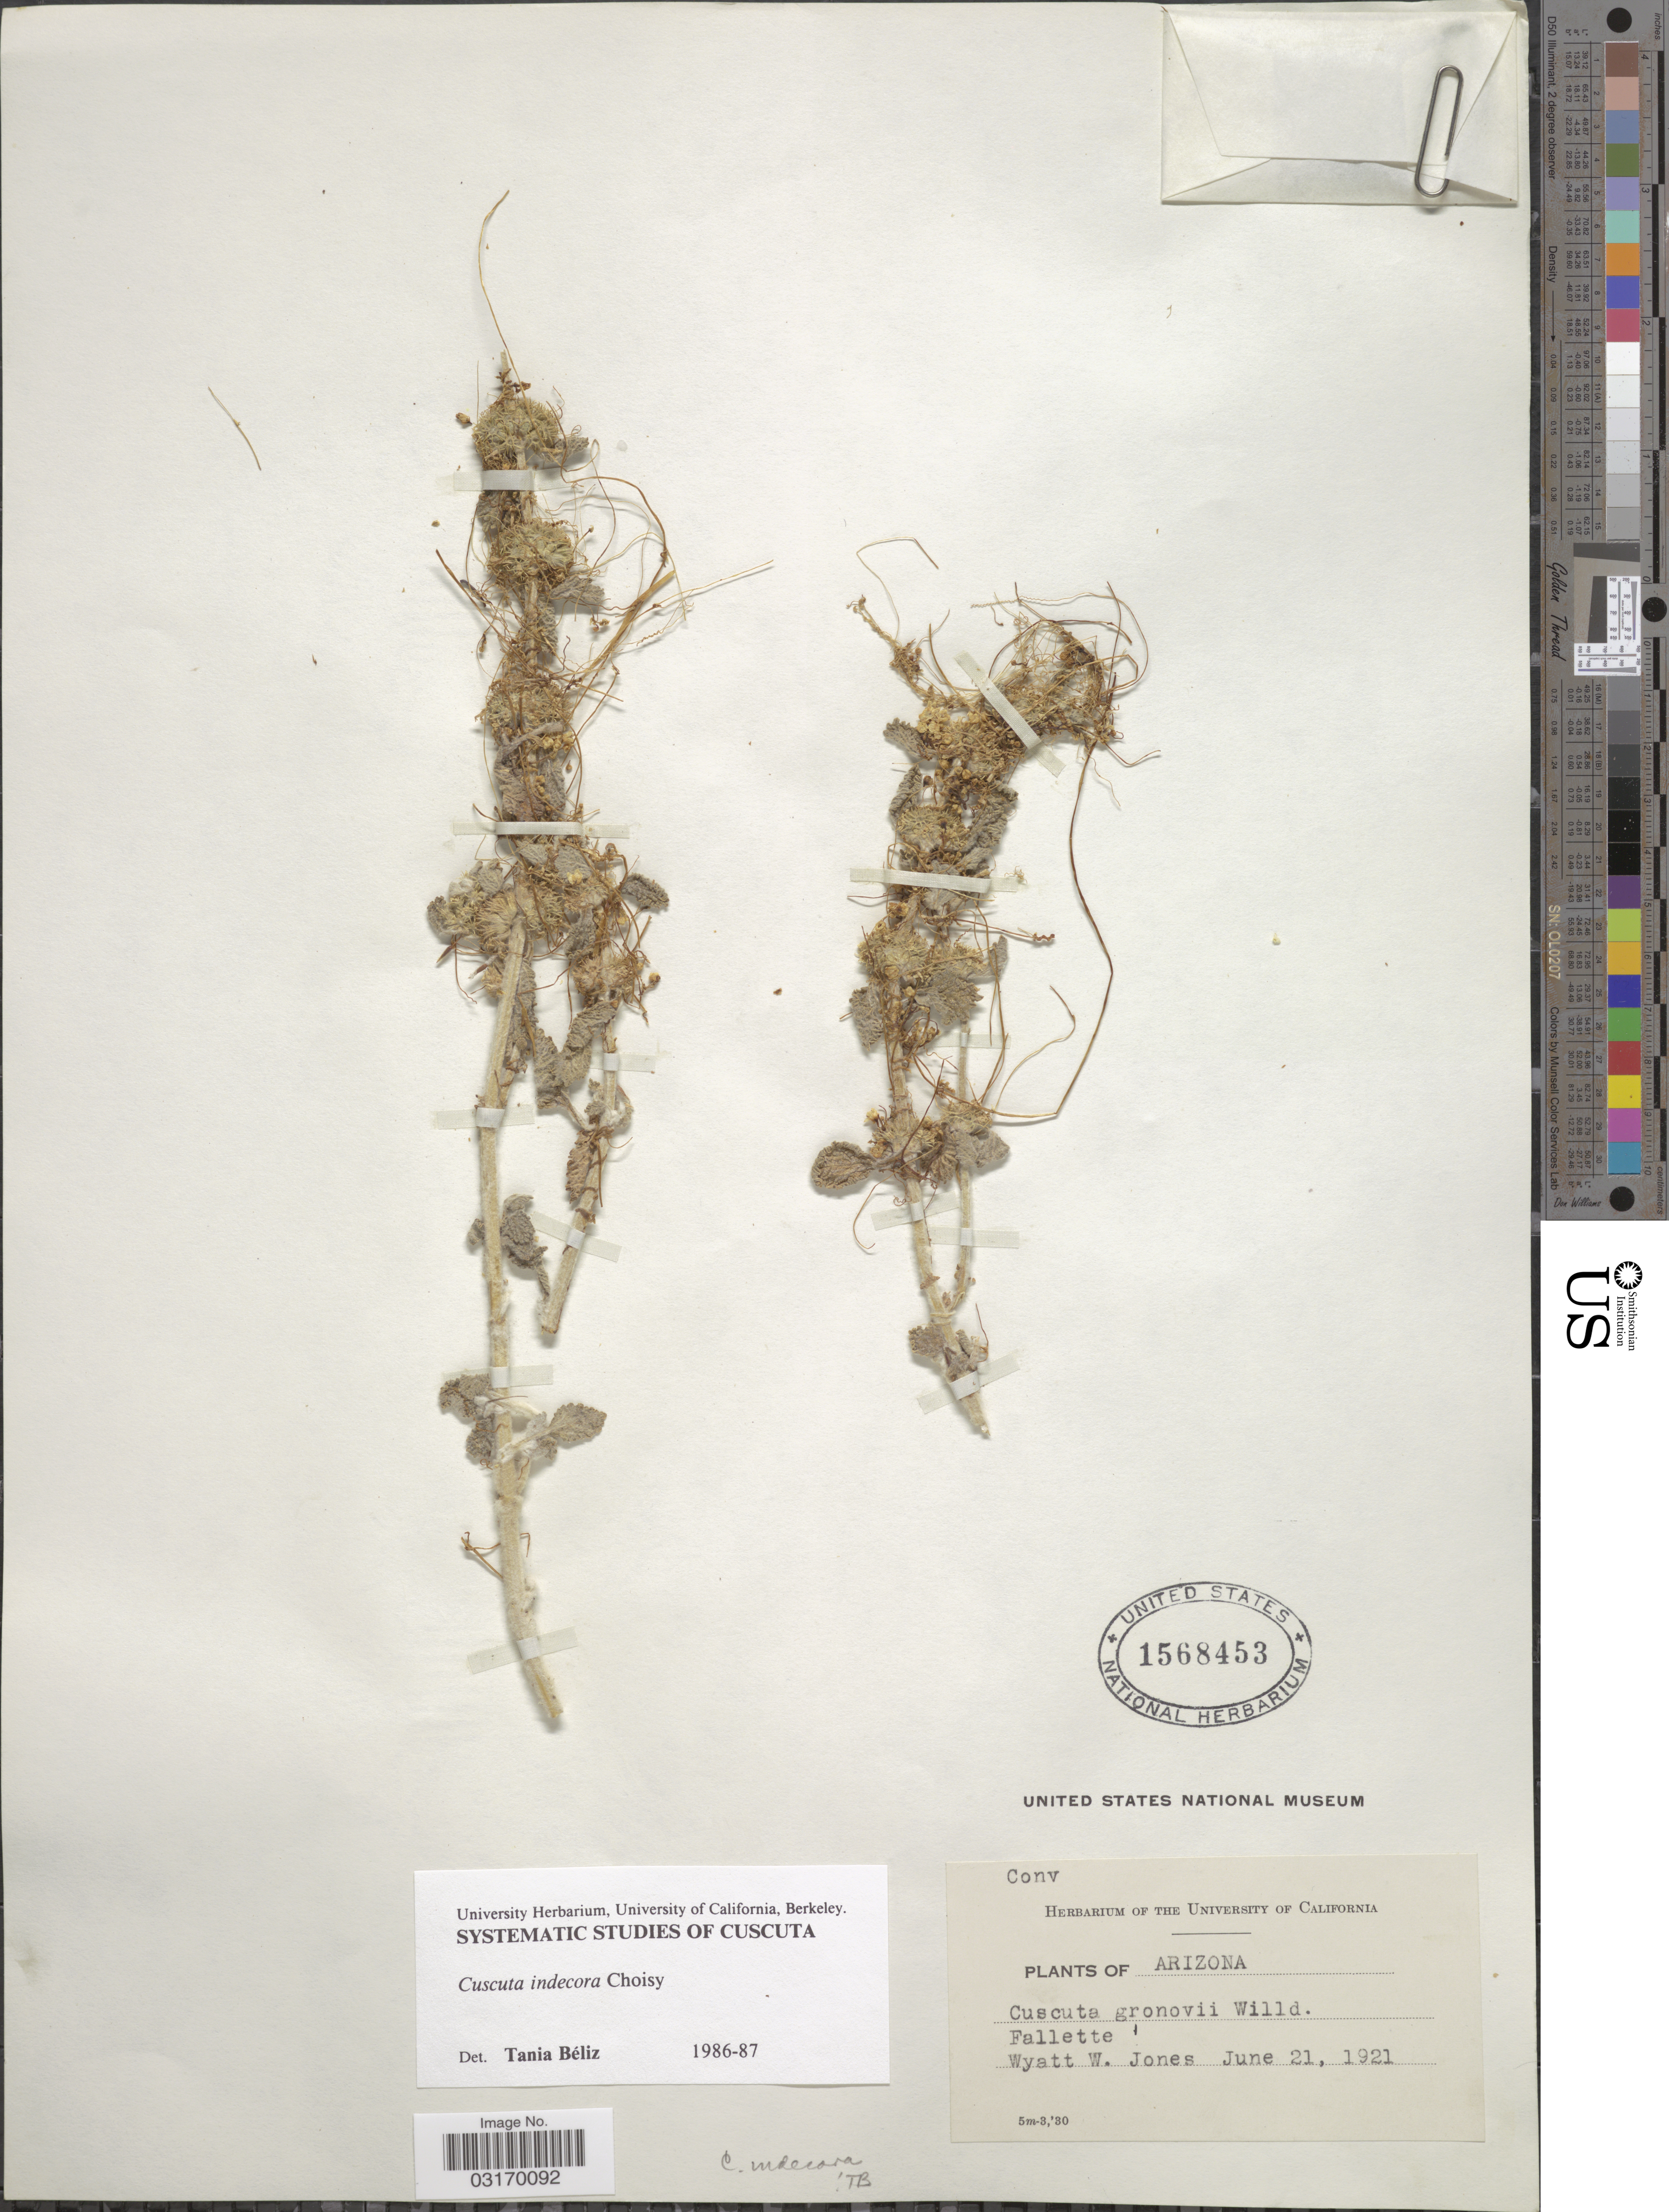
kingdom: Plantae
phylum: Tracheophyta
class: Magnoliopsida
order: Solanales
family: Convolvulaceae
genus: Cuscuta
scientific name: Cuscuta indecora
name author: Choisy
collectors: W. W. Jones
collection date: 1921-06-21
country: United States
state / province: Arizona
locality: Fallette.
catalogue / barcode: US 1568453